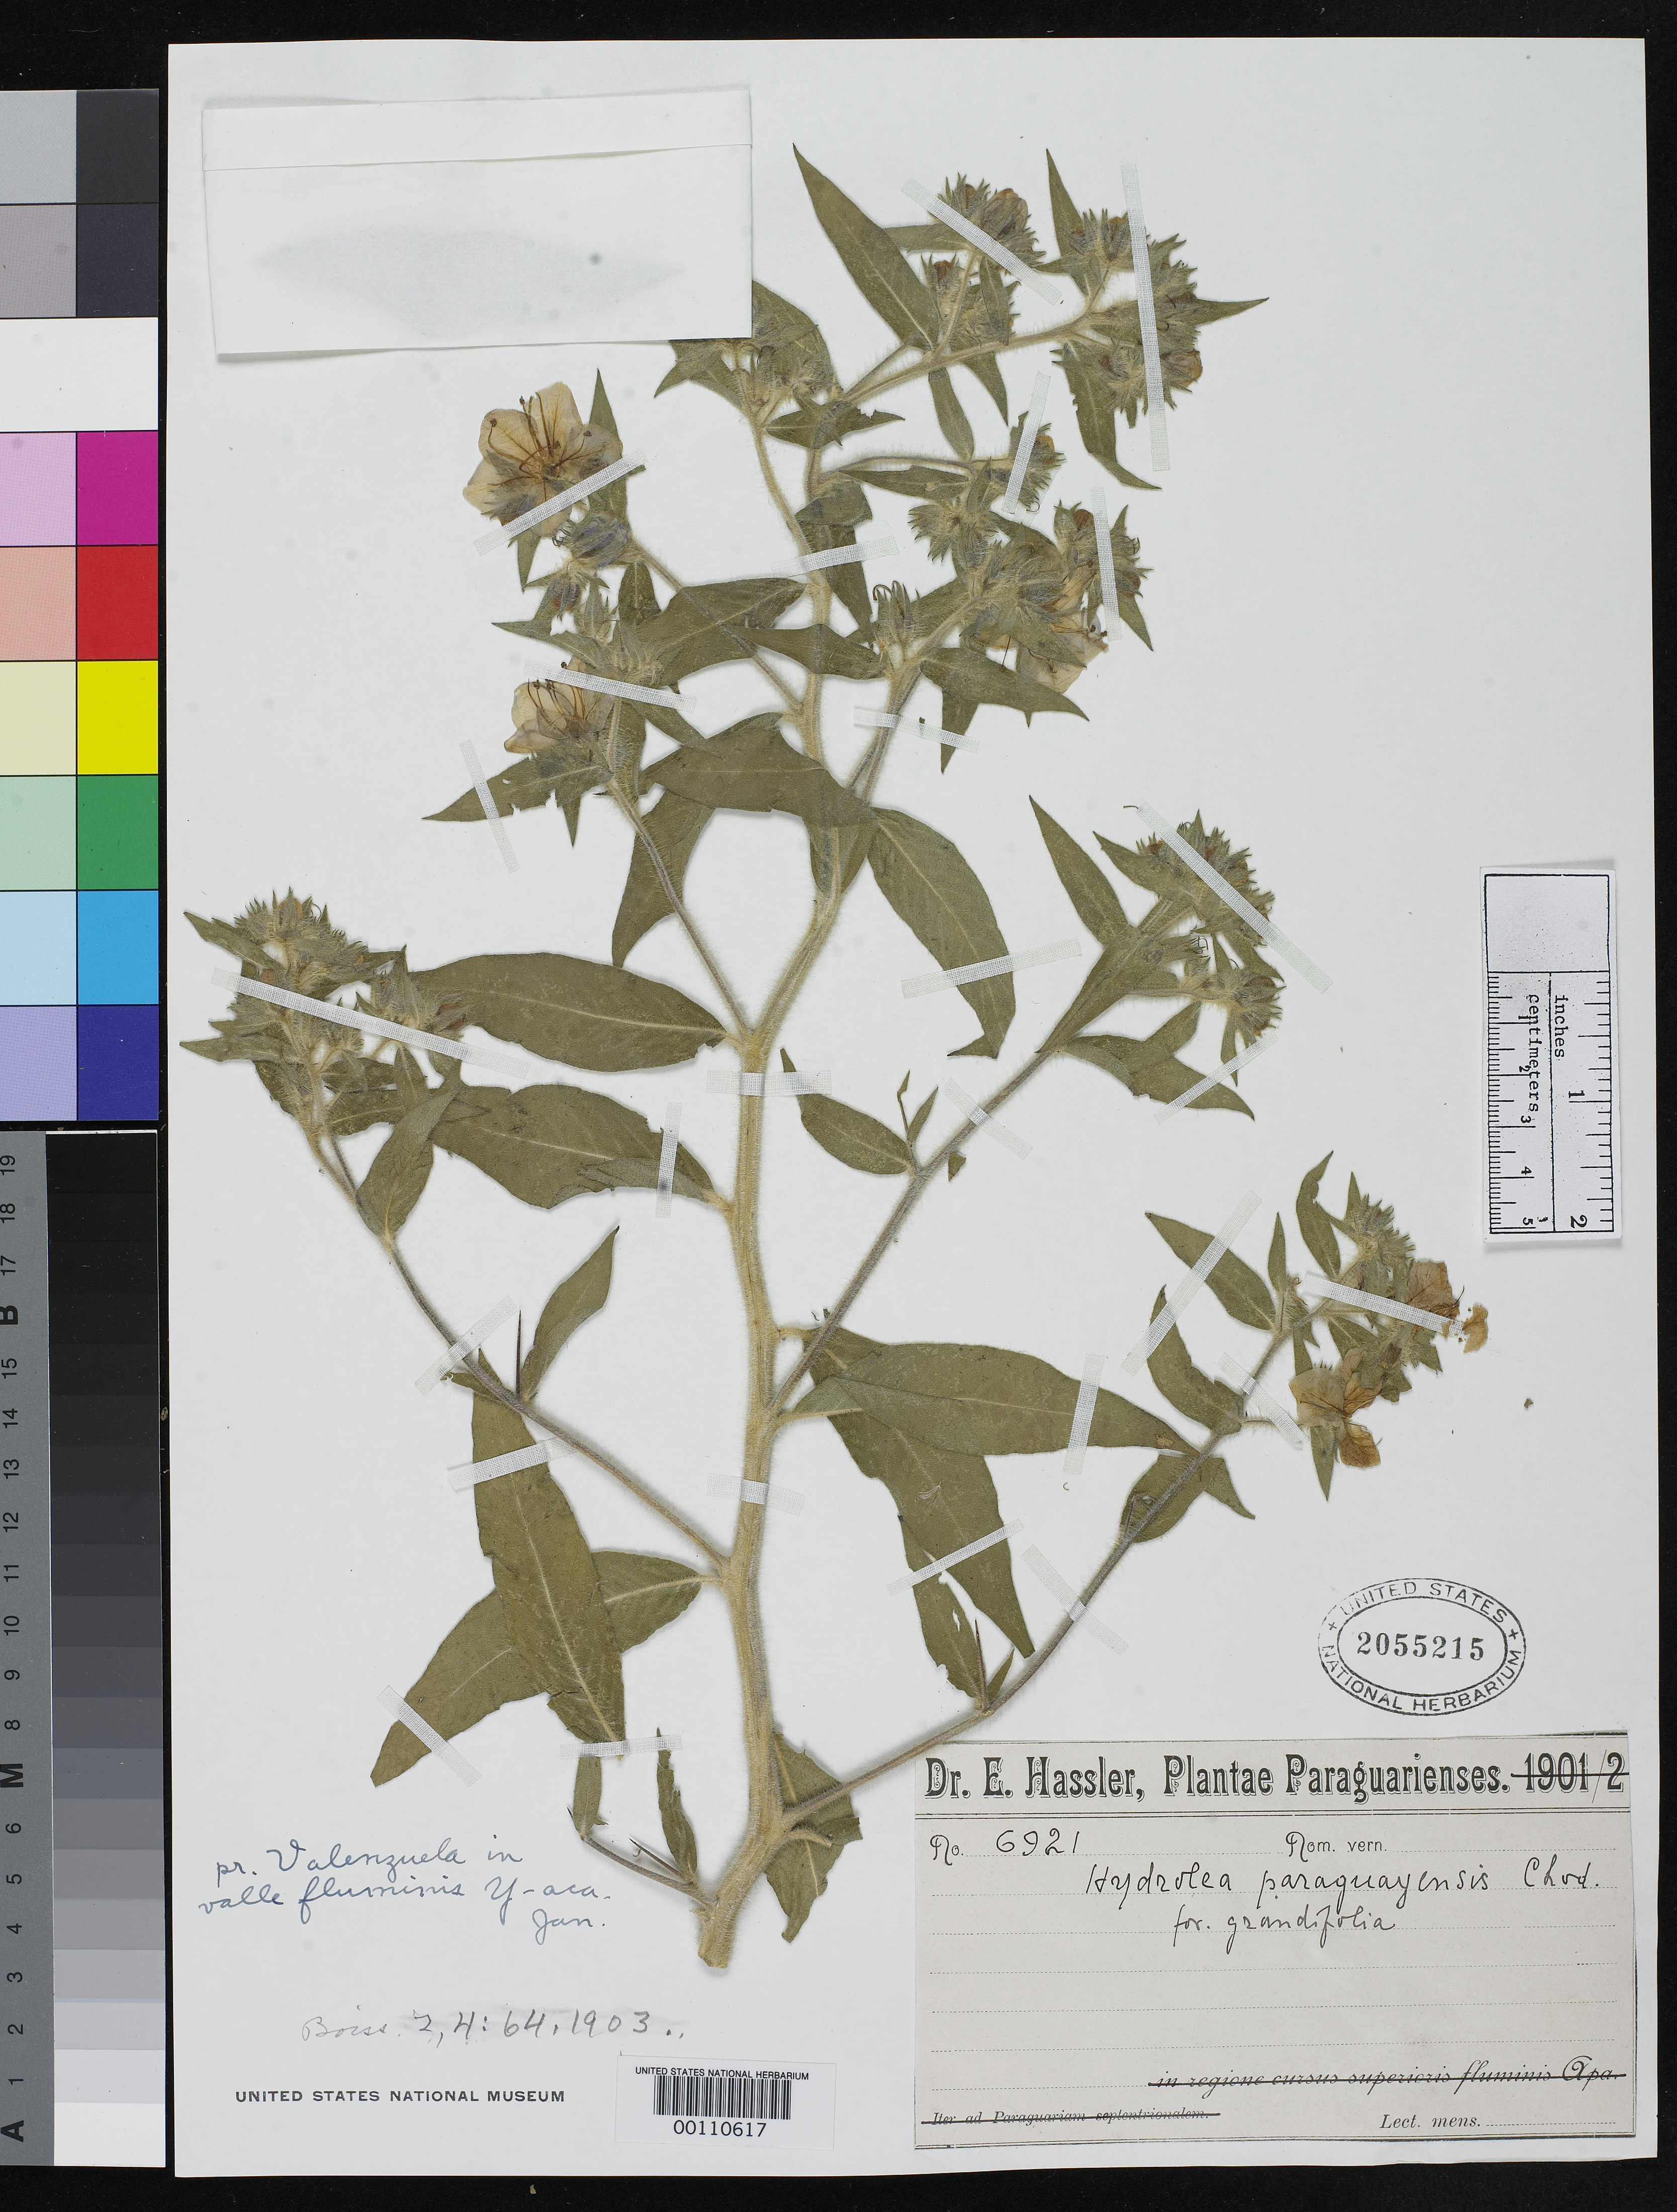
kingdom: Plantae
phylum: Tracheophyta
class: Magnoliopsida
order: Solanales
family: Hydroleaceae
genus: Hydrolea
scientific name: Hydrolea paraguayensis f. grandifolia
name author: Chodat & Hassl.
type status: Isosyntype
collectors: E. Hassler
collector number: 6921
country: Paraguay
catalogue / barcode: US 2055215